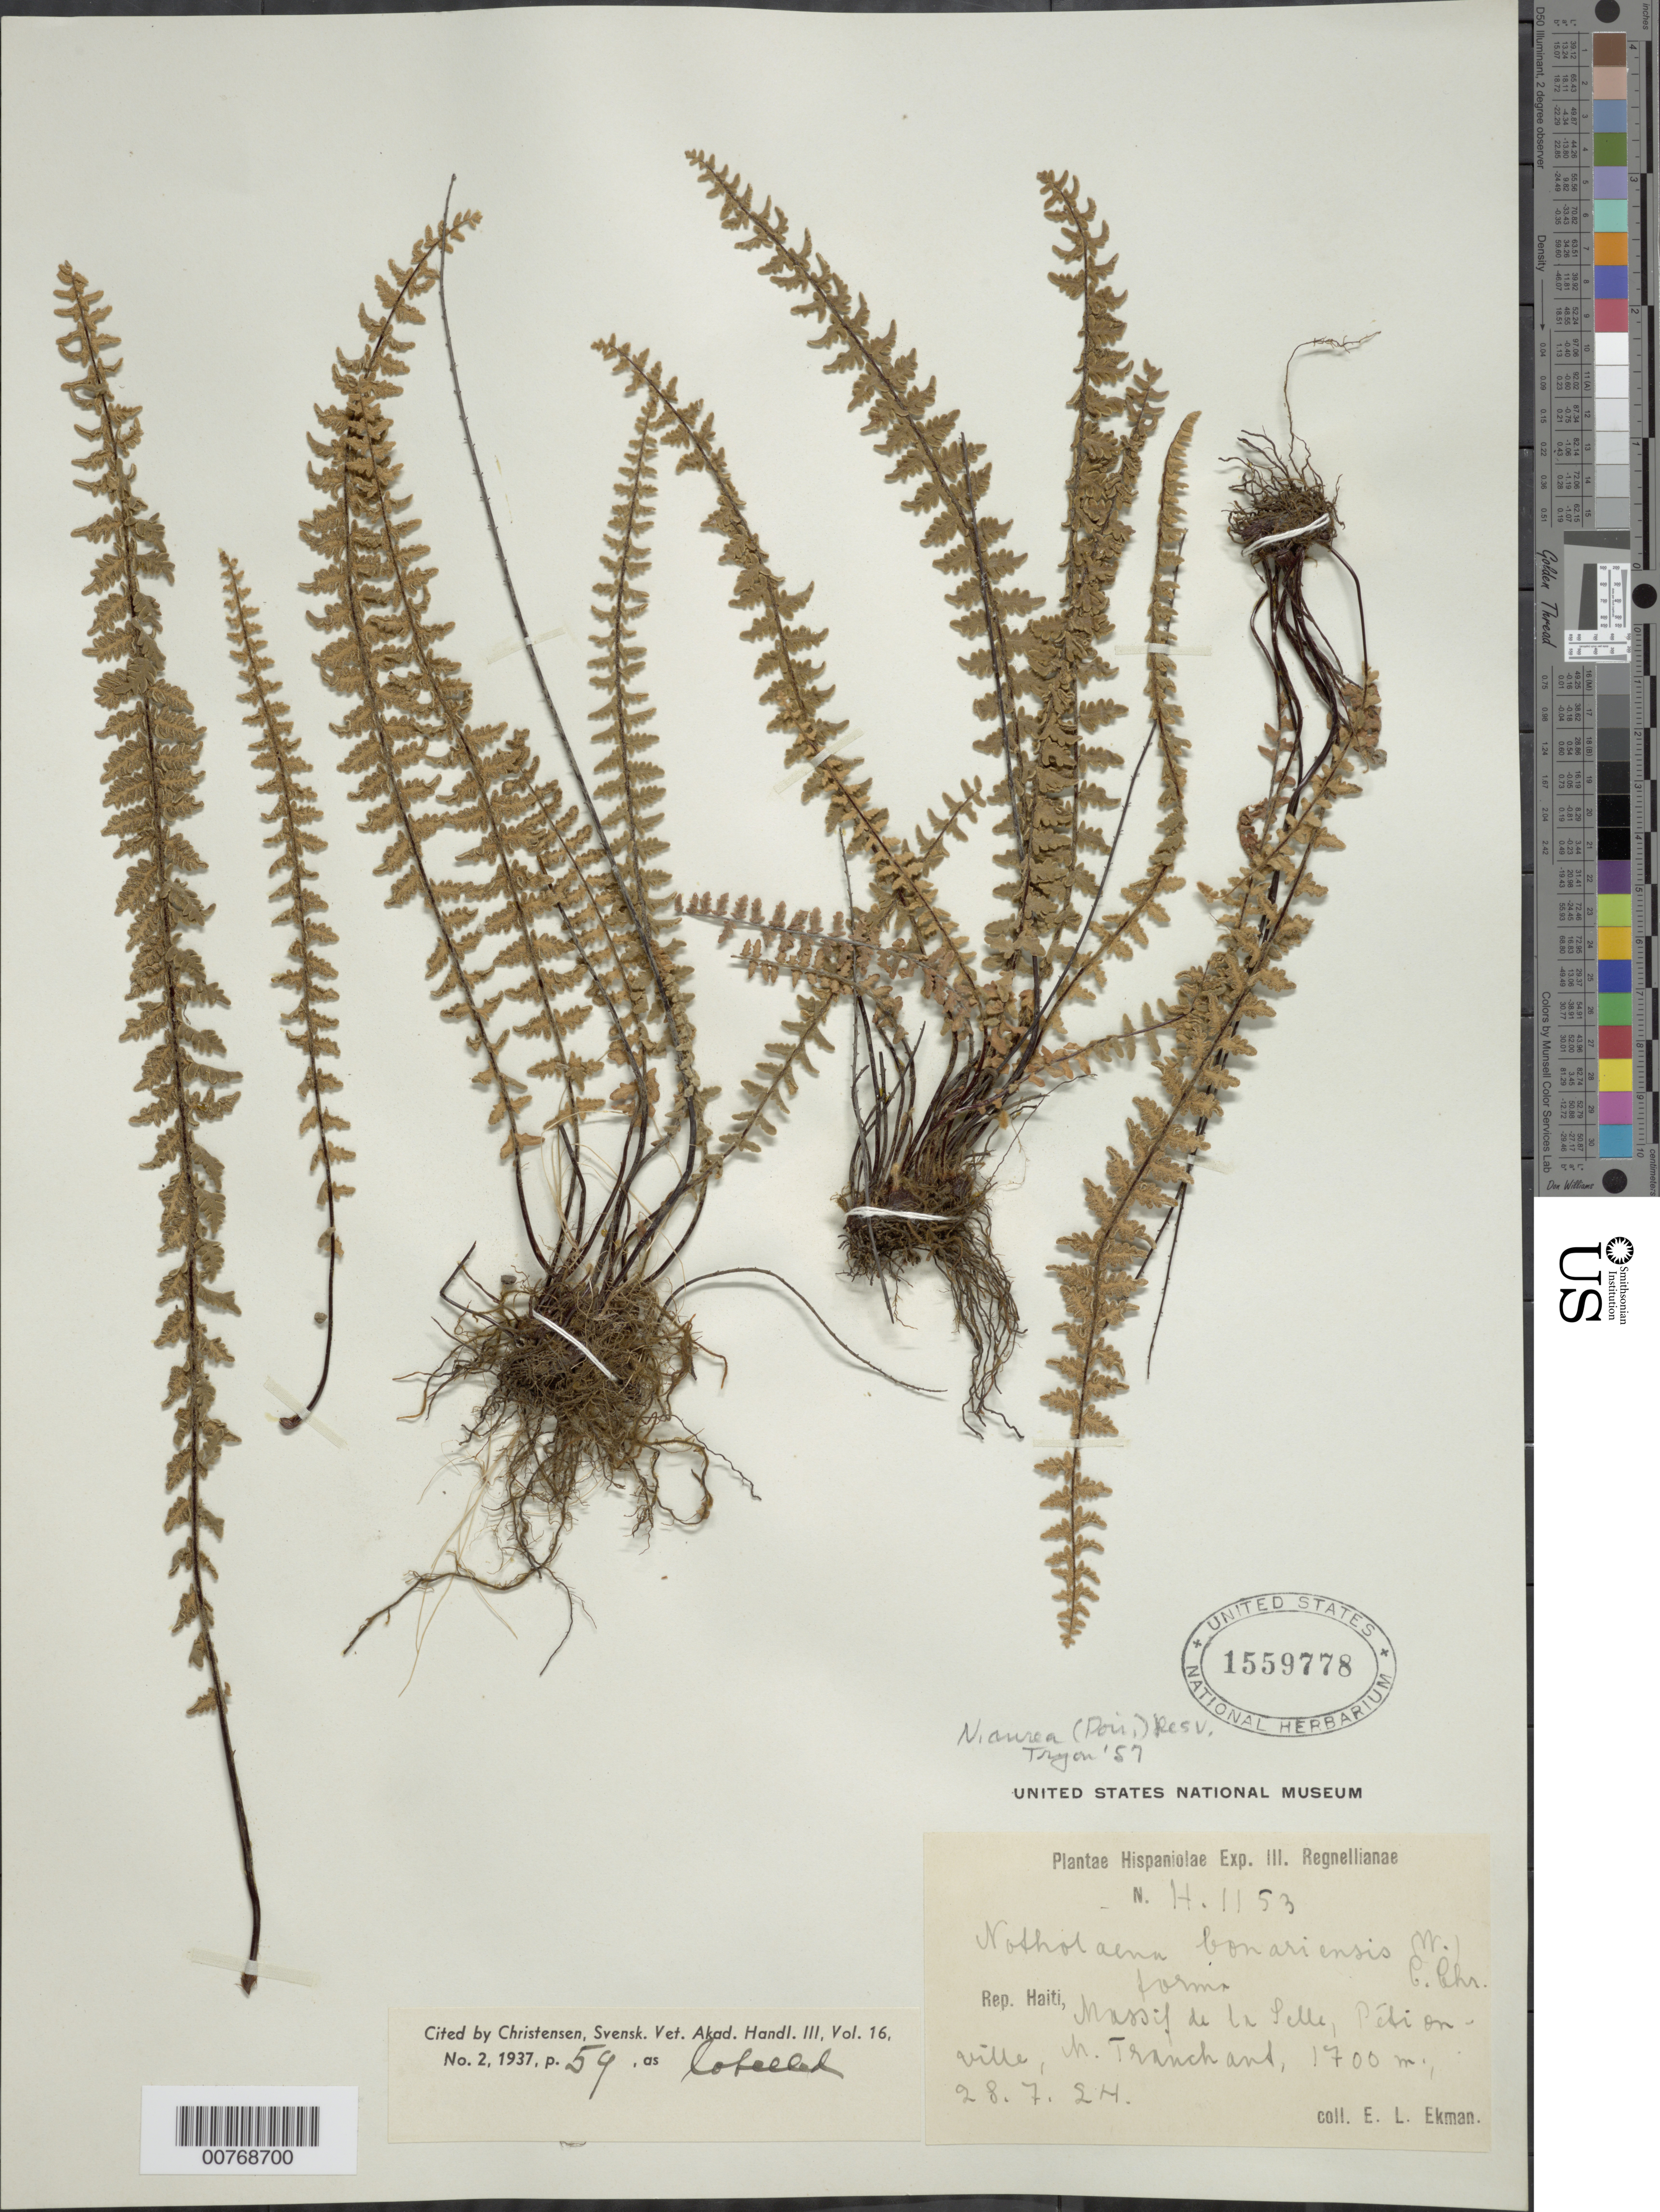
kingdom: Plantae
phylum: Tracheophyta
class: Polypodiopsida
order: Polypodiales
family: Pteridaceae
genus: Myriopteris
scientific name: Myriopteris aurea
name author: (Poir.) Grusz & Windham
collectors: E. L. Ekman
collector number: H 1153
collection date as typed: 28 Jul 1924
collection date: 1924-07-28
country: Haiti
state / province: Ouest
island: Hispaniola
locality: Massif de la Selle, Pédionville, in Tranchand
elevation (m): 1700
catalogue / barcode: US 1559778